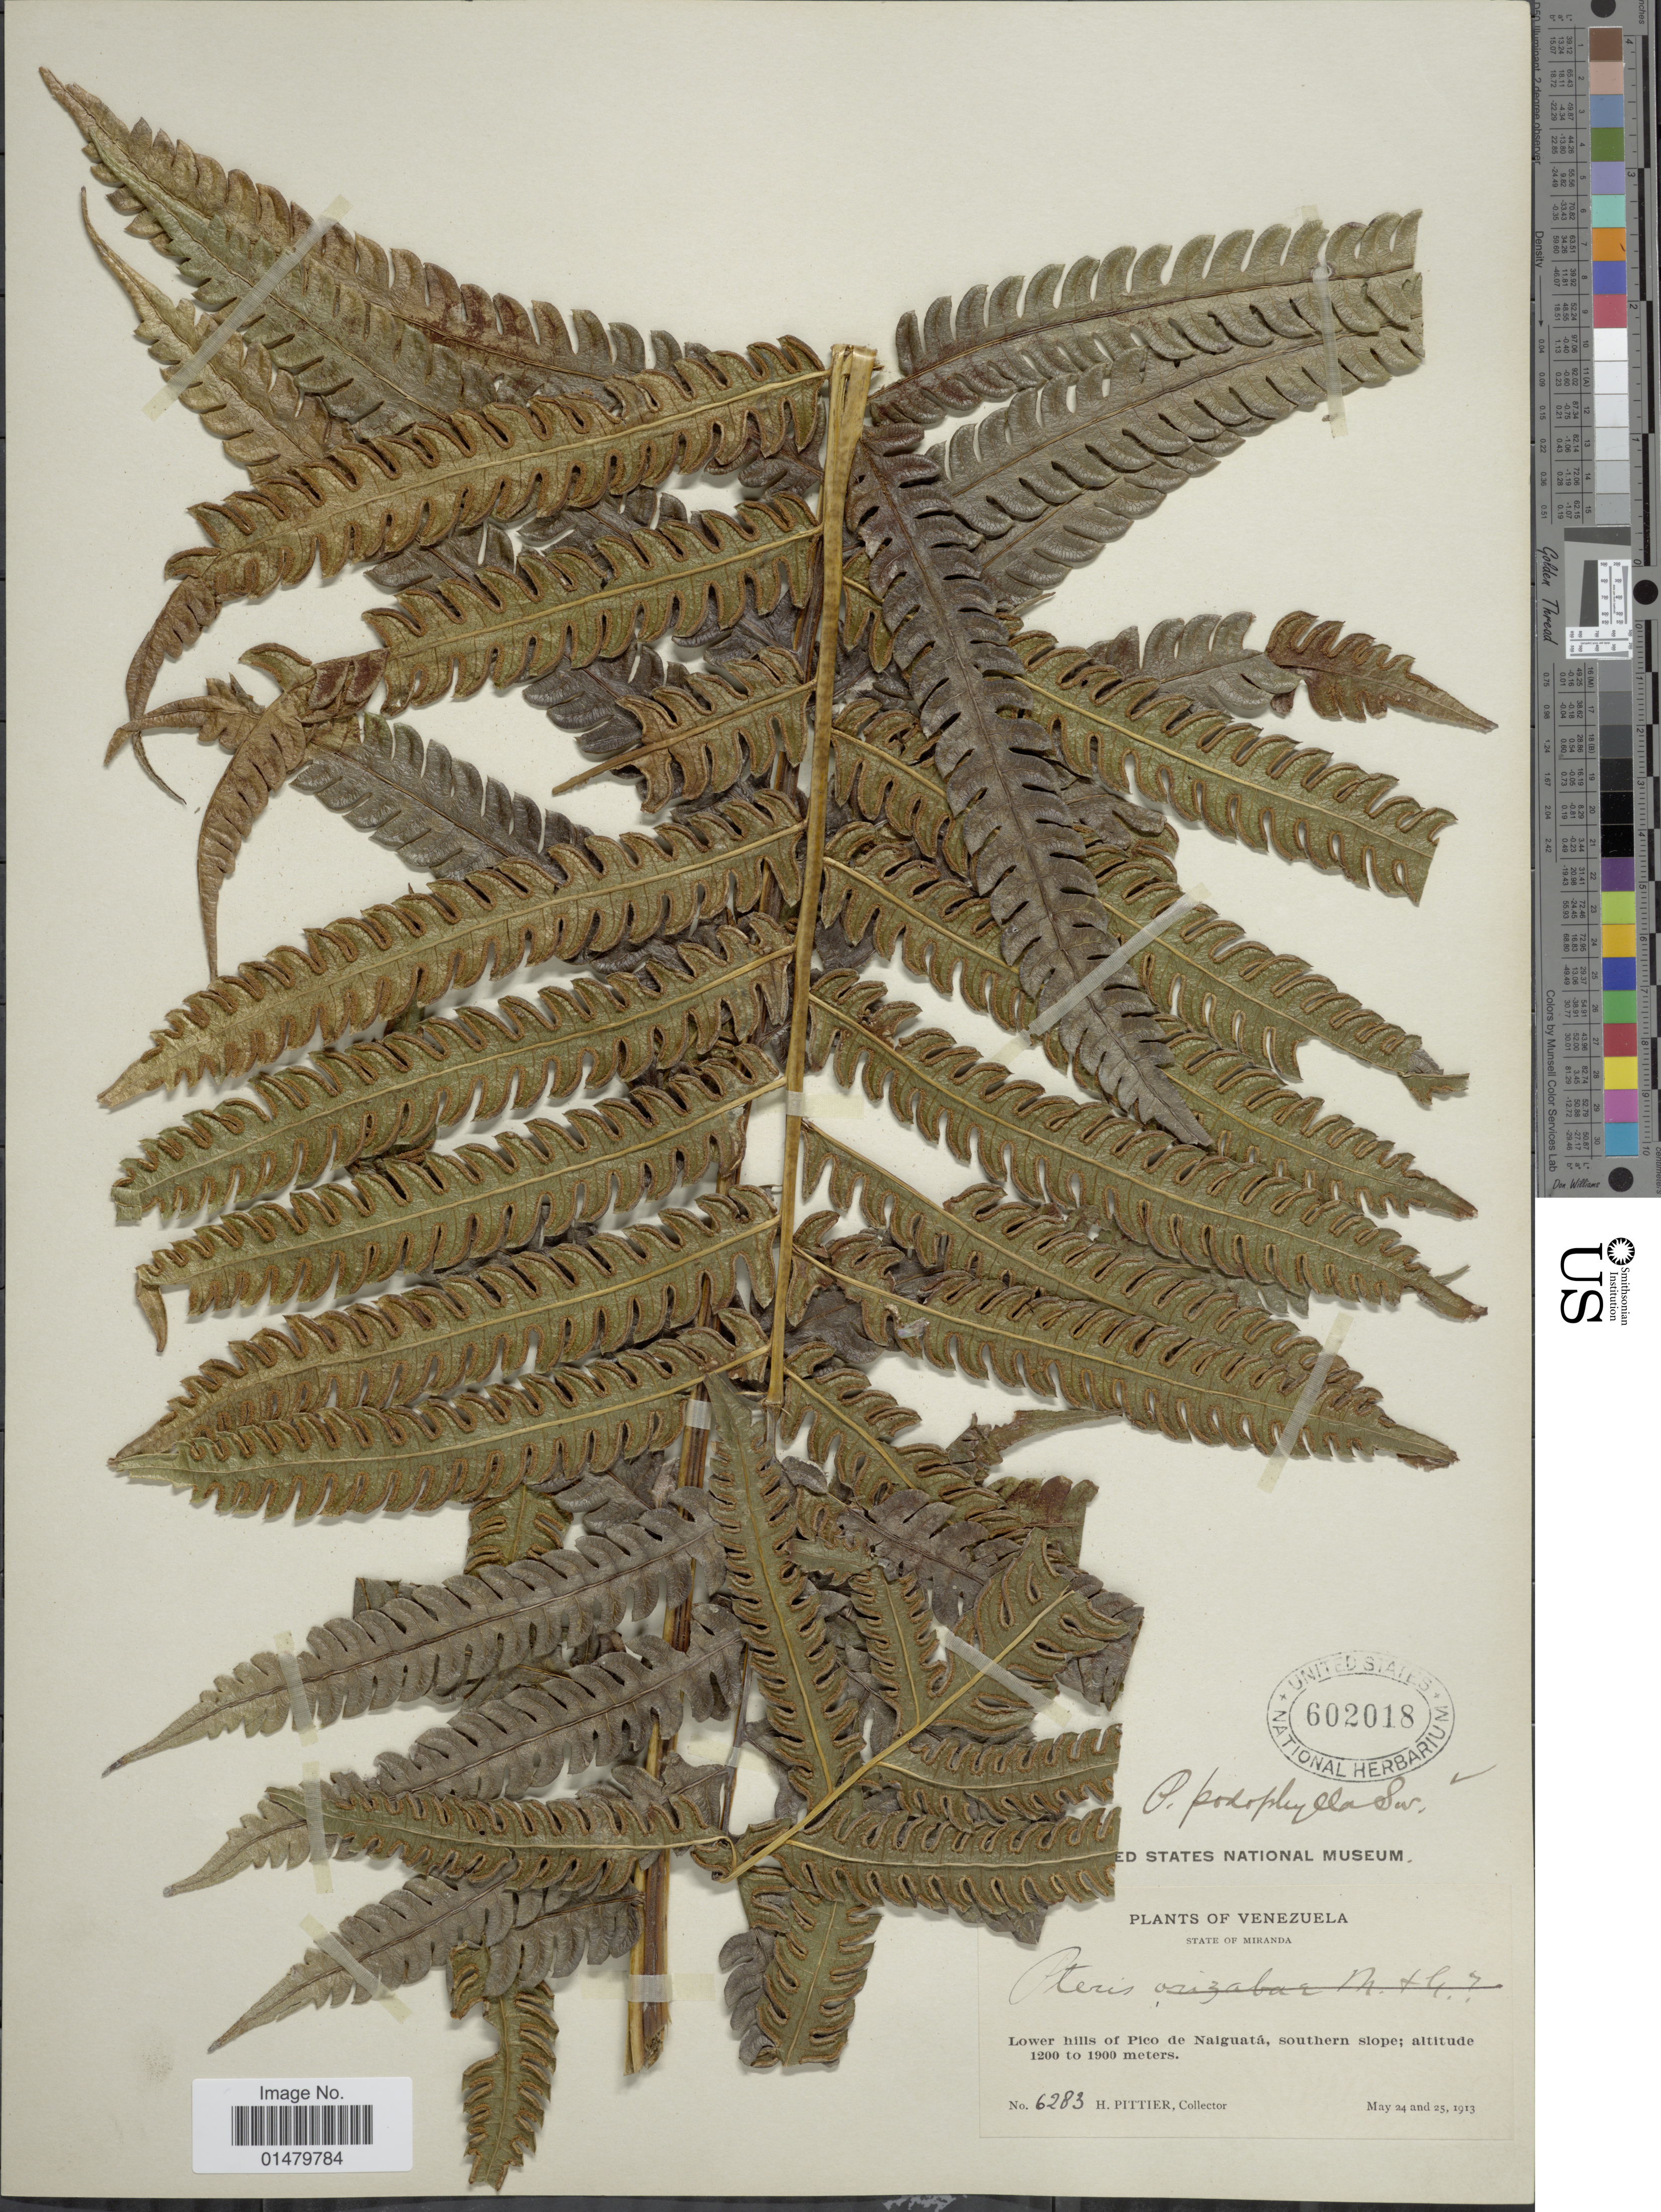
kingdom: Plantae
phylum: Tracheophyta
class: Polypodiopsida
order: Polypodiales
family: Pteridaceae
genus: Pteris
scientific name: Pteris podophylla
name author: Sw.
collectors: H. F. Pittier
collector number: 6283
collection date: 1913-05-24/1913-05-25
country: Venezuela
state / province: Miranda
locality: Lower hills of Pico de Naiguata, southern slope.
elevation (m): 1200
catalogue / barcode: US 602018